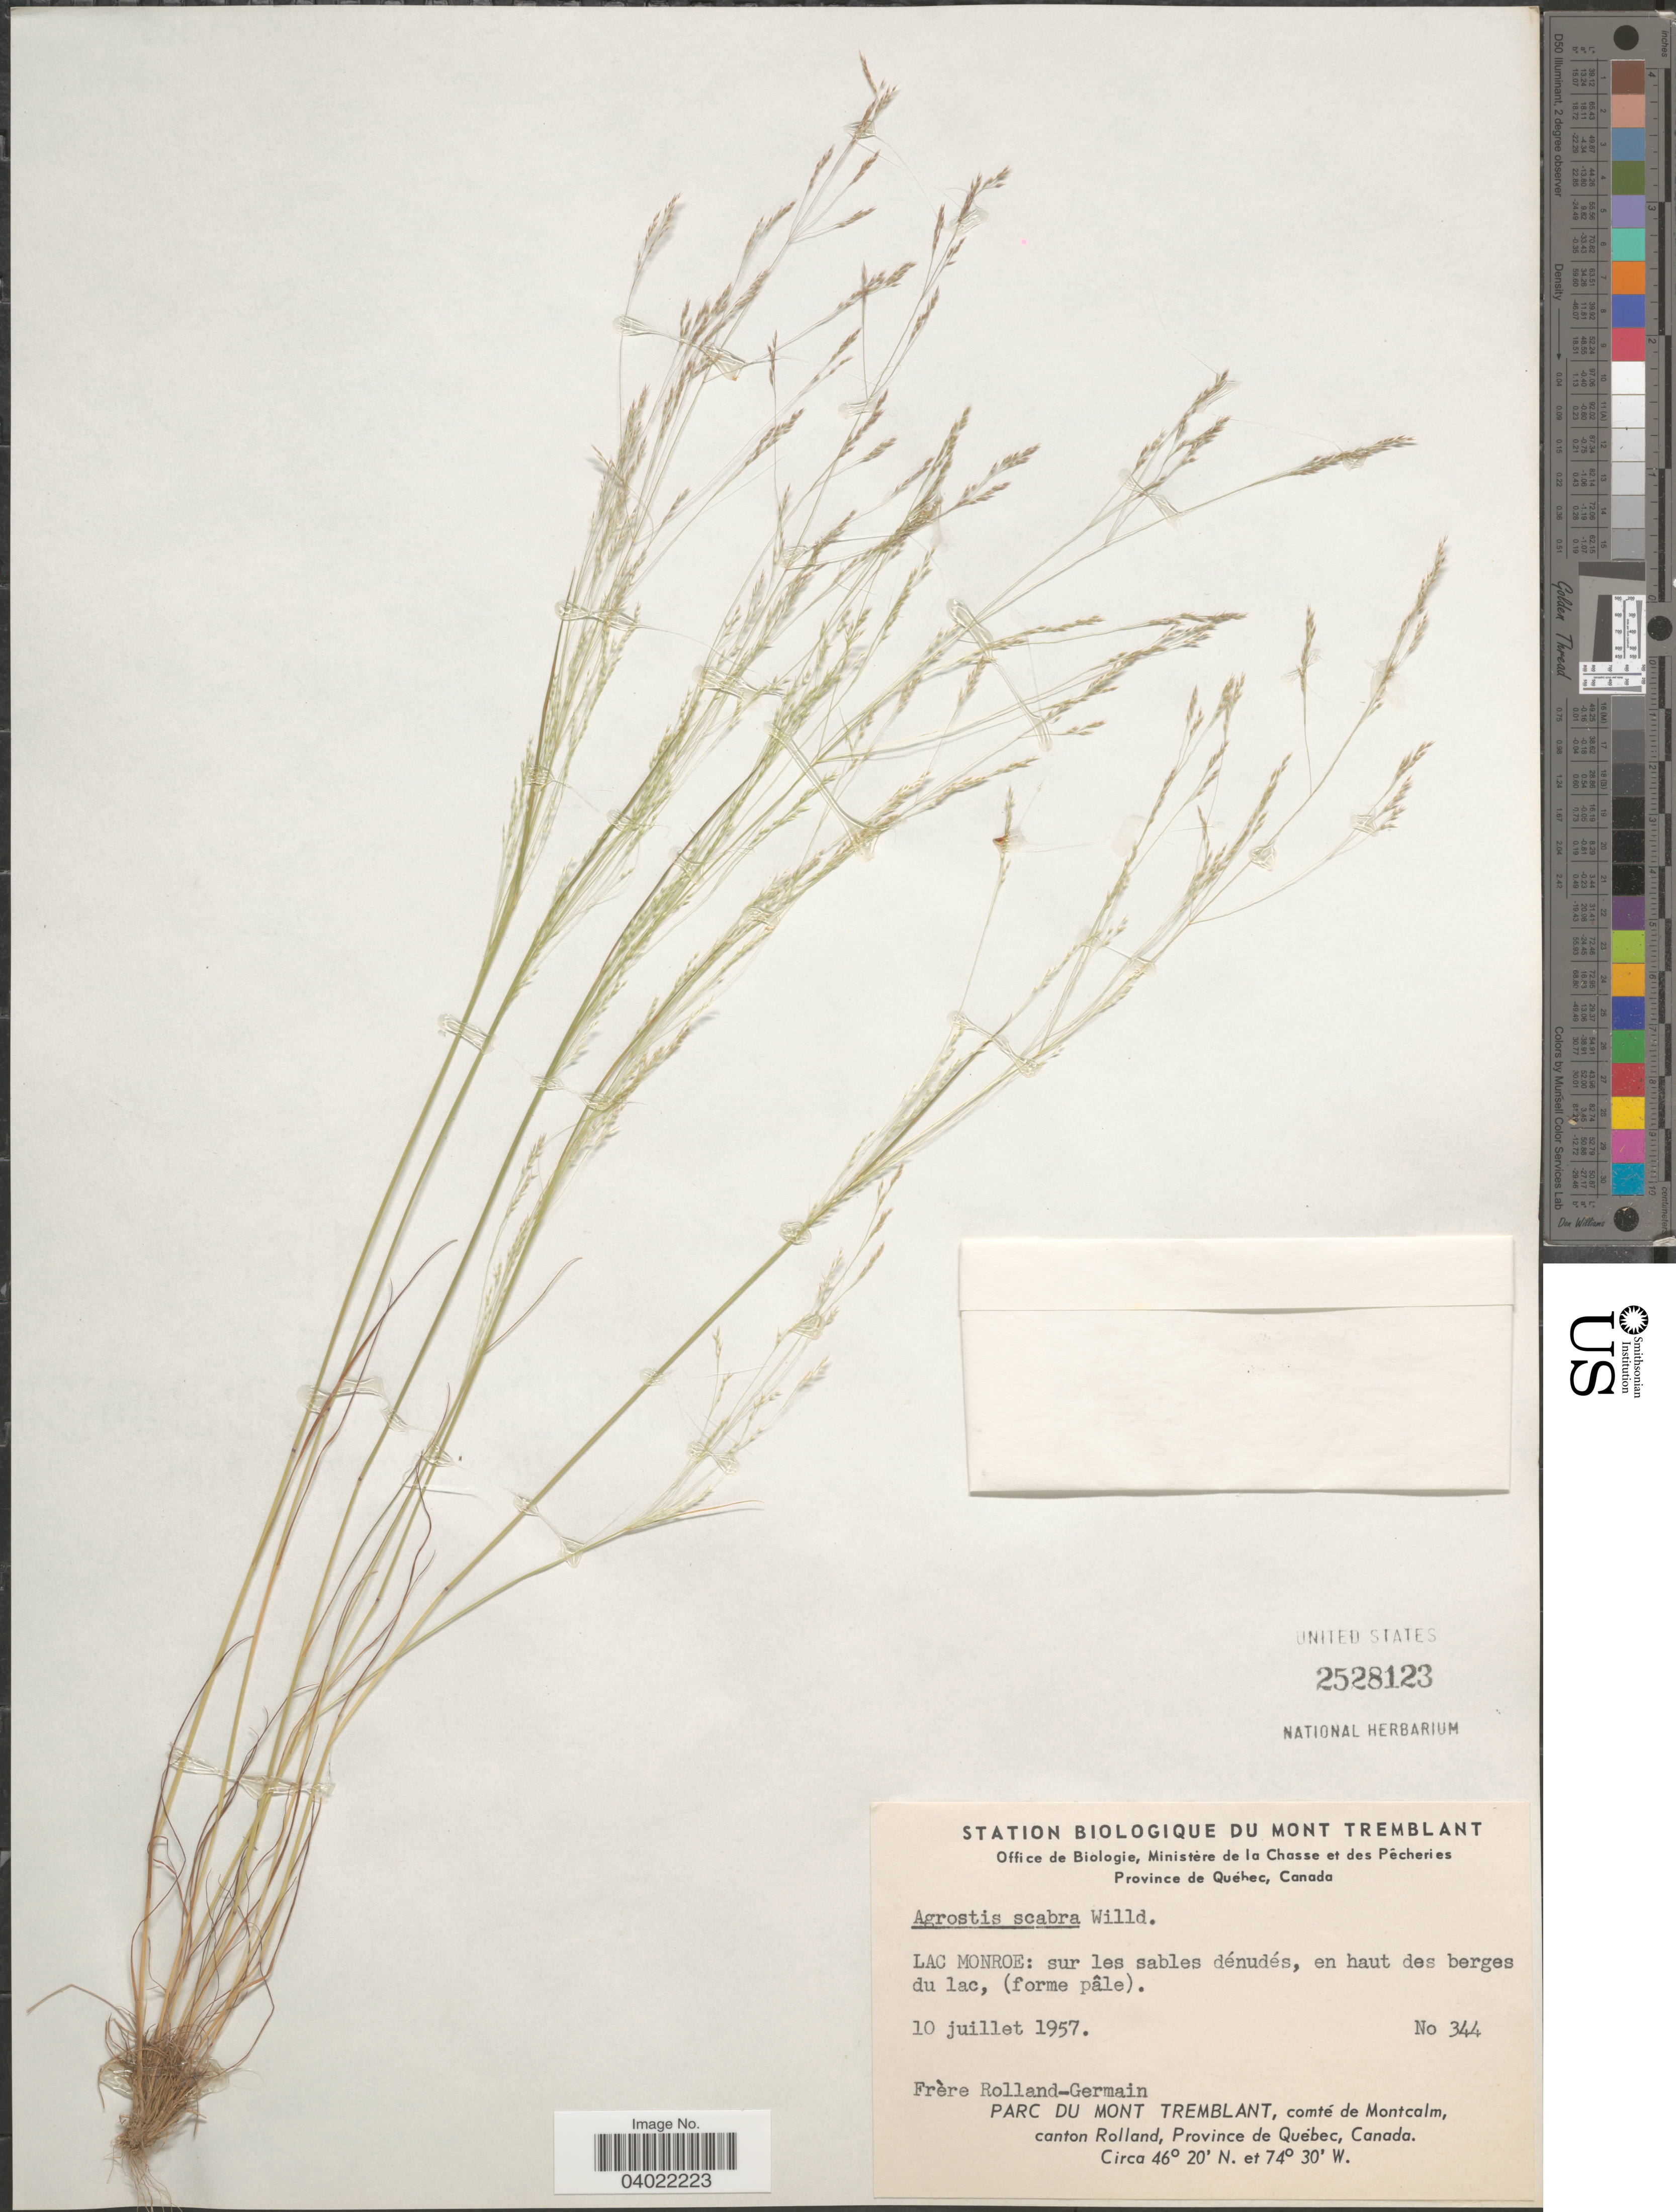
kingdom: Plantae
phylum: Tracheophyta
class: Liliopsida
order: Poales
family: Poaceae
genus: Agrostis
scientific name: Agrostis scabra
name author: Willd.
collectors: Rolland-Germain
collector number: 344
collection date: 1957-07-10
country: Canada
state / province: Quebec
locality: Lac Monroe. Parc Du Mont Tremblant, comté de Montcalm, canton Rolland.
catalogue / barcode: US 2528123